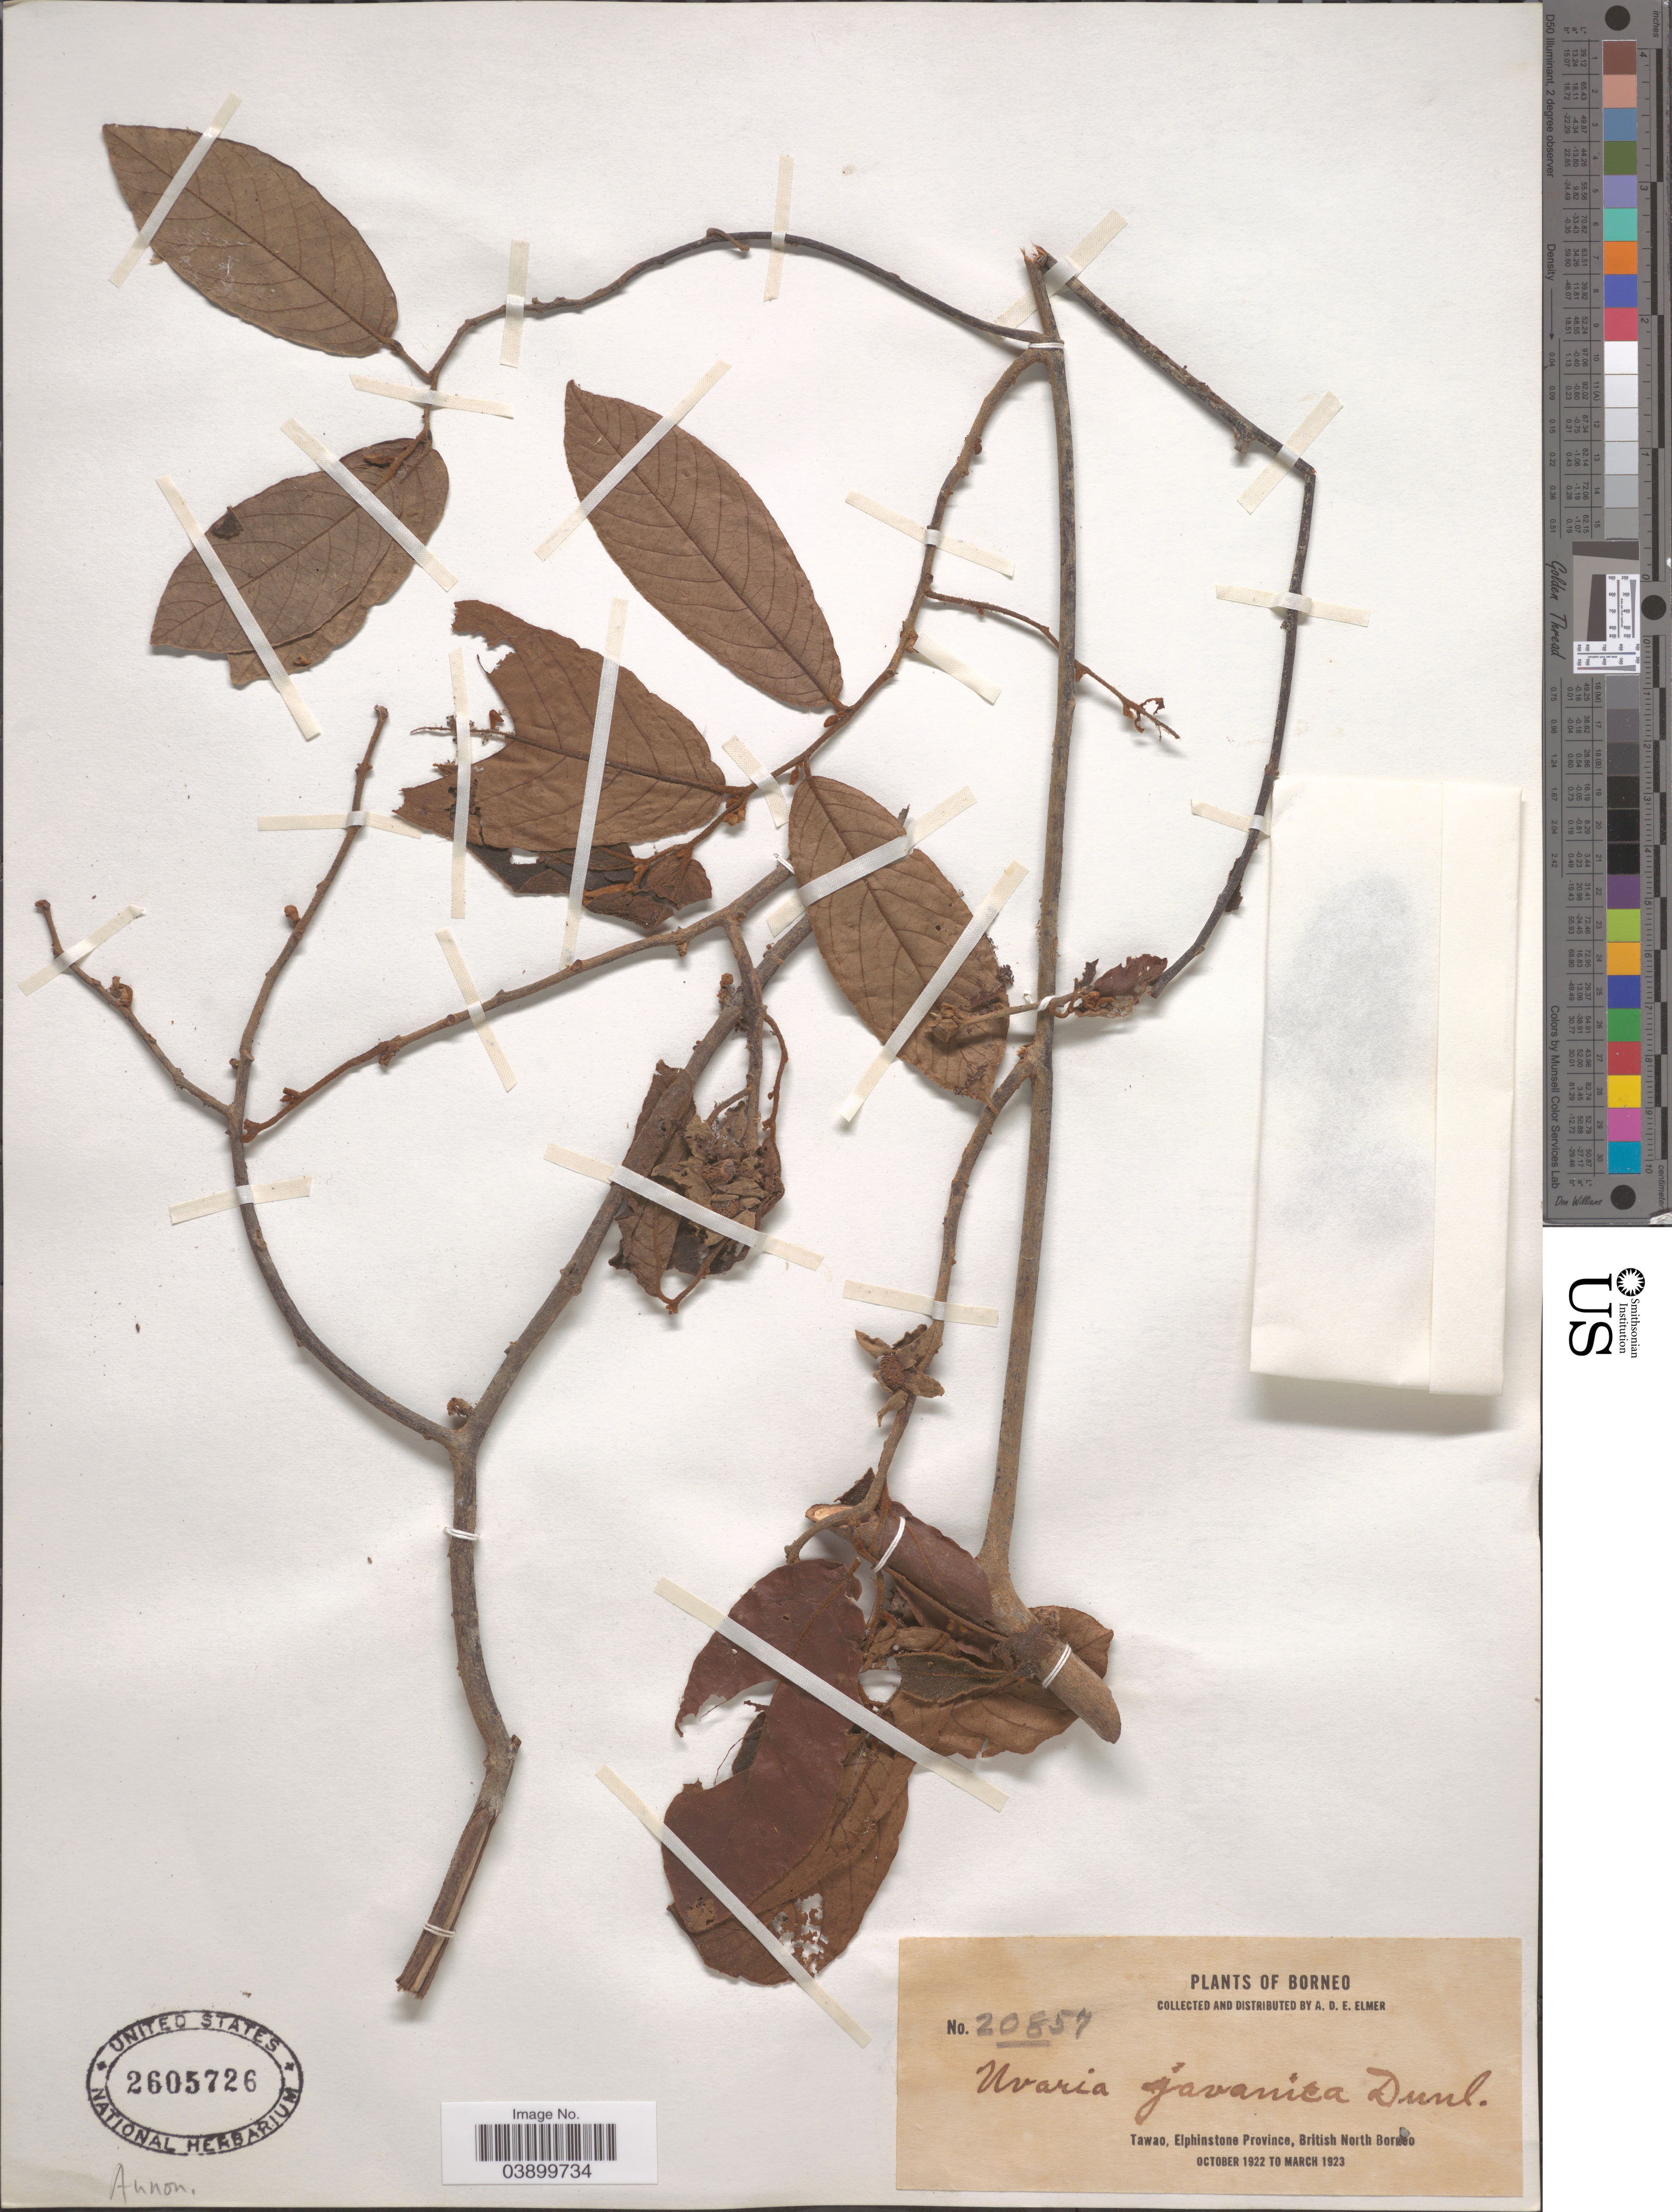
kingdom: Plantae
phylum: Tracheophyta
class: Magnoliopsida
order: Magnoliales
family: Annonaceae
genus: Uvaria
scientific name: Uvaria javana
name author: Dunal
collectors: A. D. E. Elmer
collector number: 20857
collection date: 1922-10/1923-03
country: Malaysia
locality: Borneo. Tawao, Elphinstone Province, British North Borneo.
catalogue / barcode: US 2605726